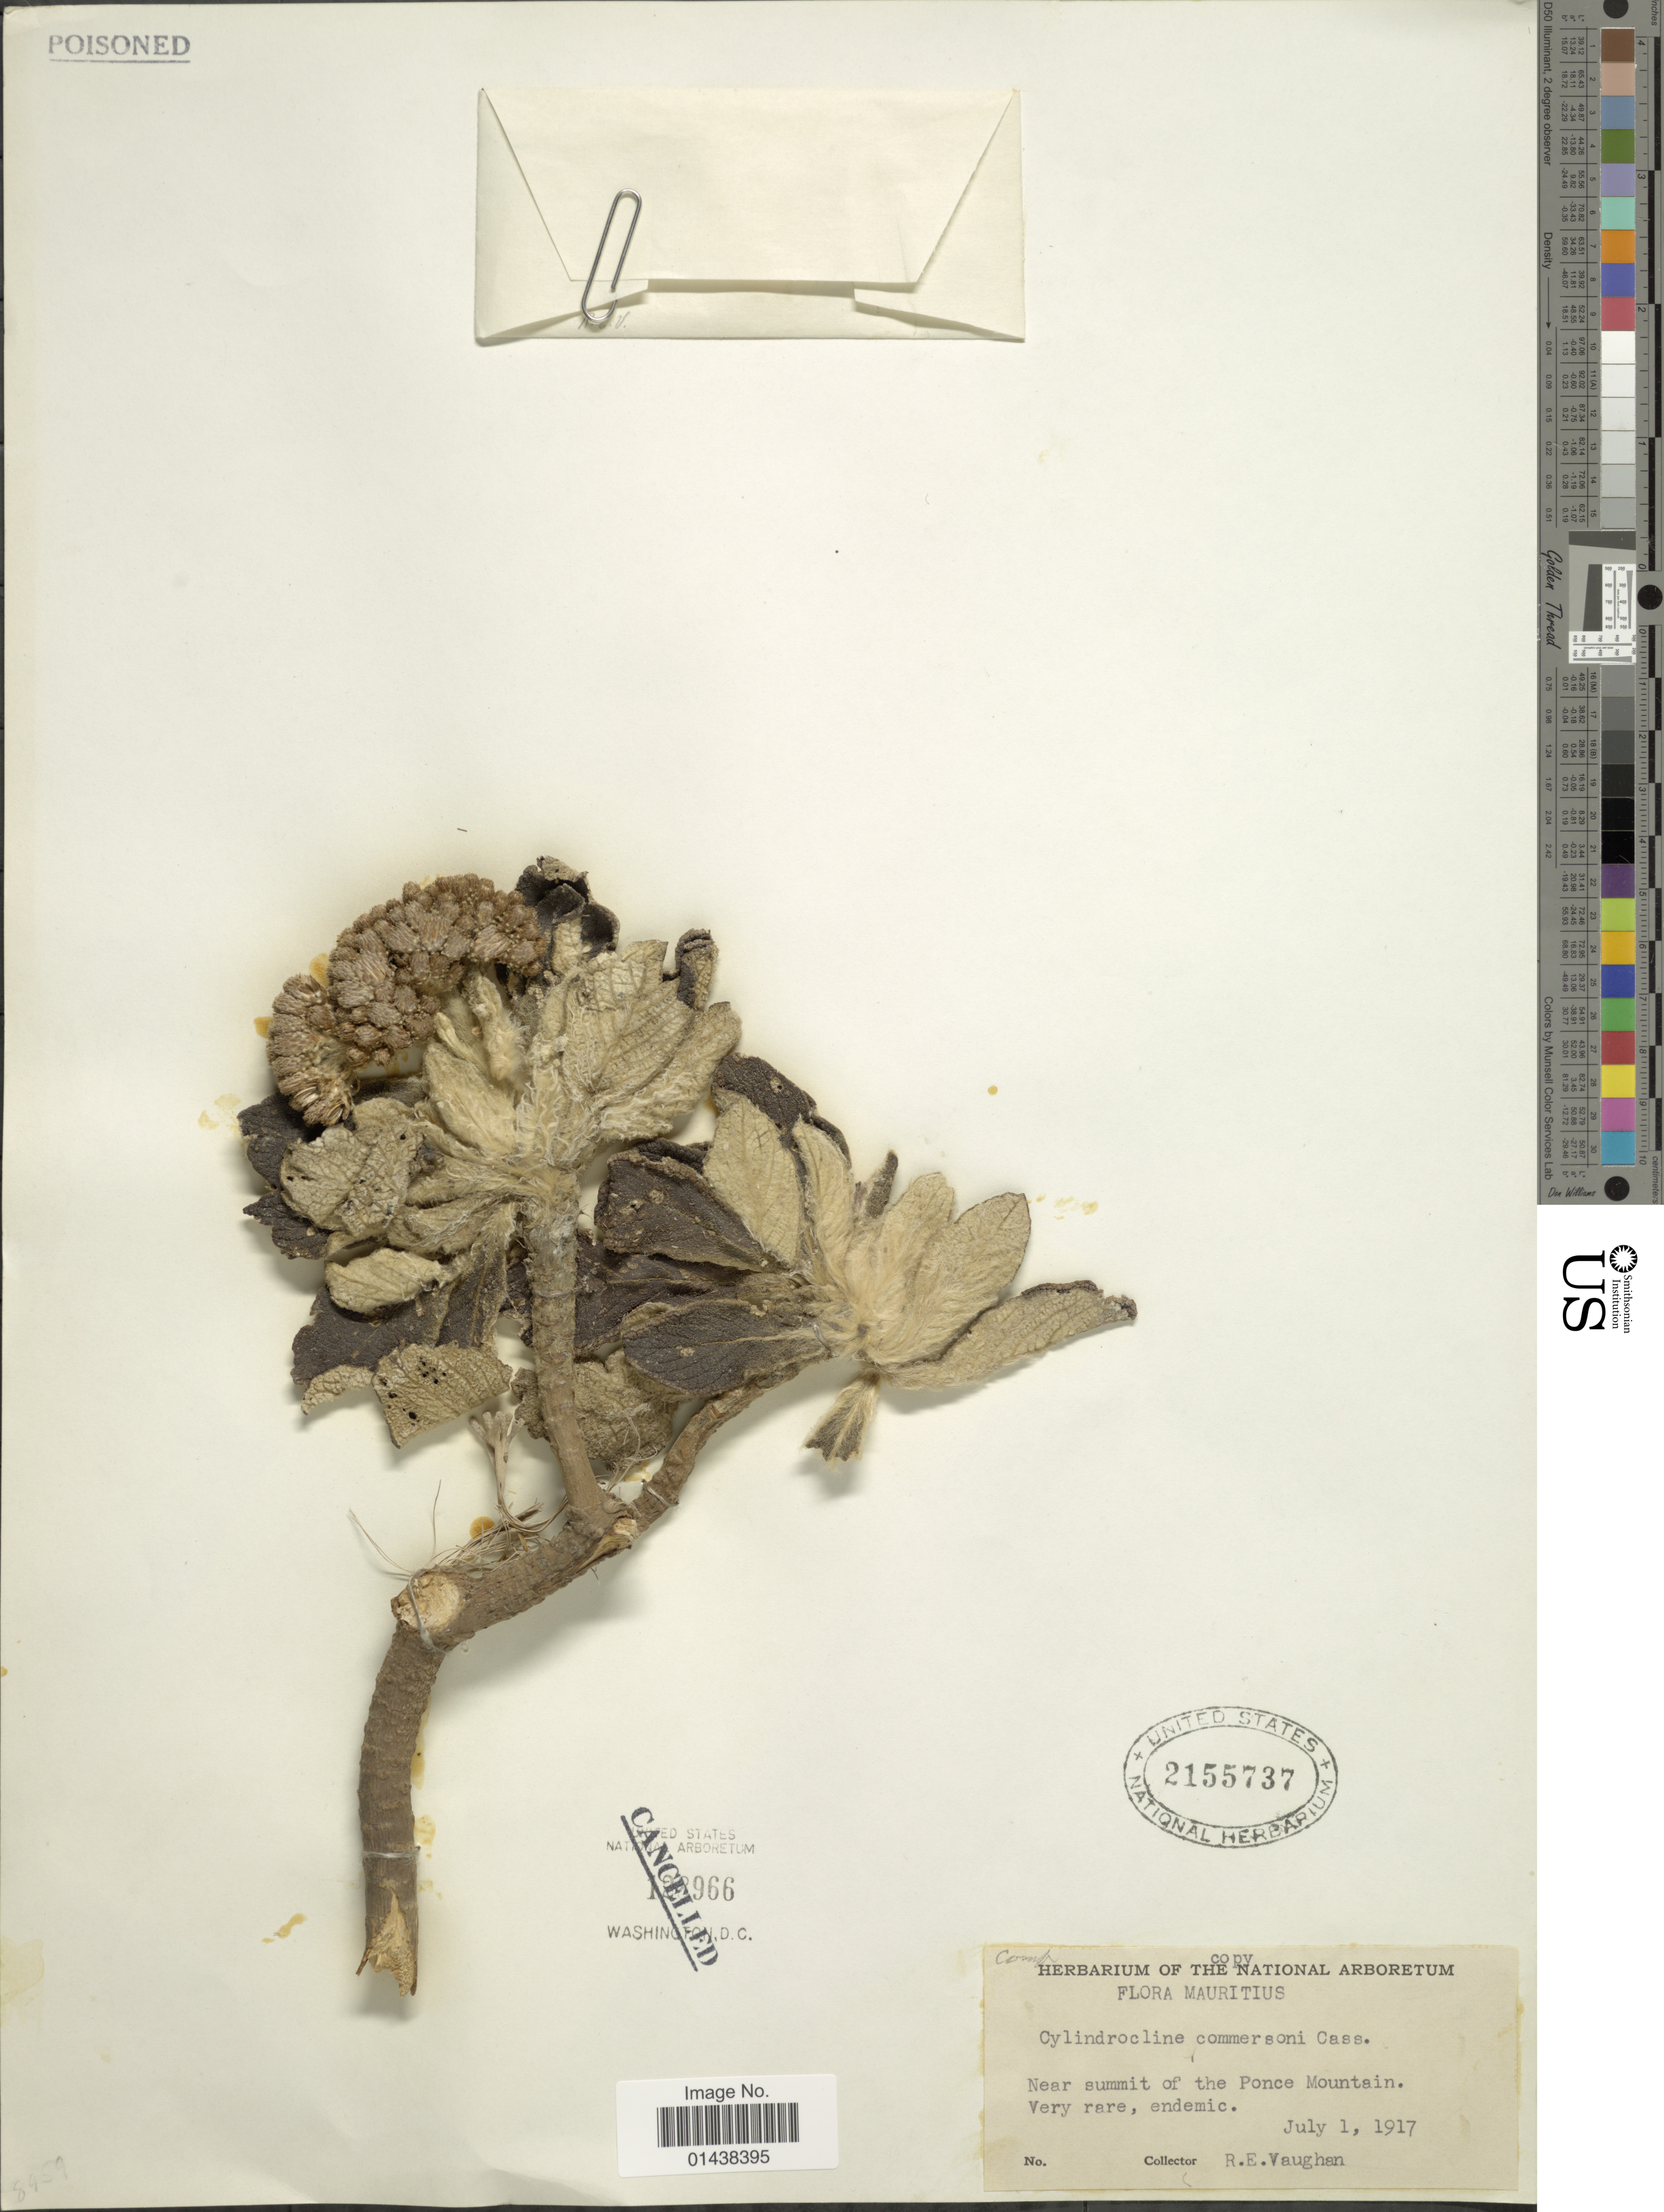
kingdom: Plantae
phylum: Tracheophyta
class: Magnoliopsida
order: Asterales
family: Asteraceae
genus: Cylindrocline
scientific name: Cylindrocline commersonii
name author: Cass.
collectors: R. Vaughan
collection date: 1917-07-01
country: Mauritius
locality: Near summit of the Ponce Mountain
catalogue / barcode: US 2155737